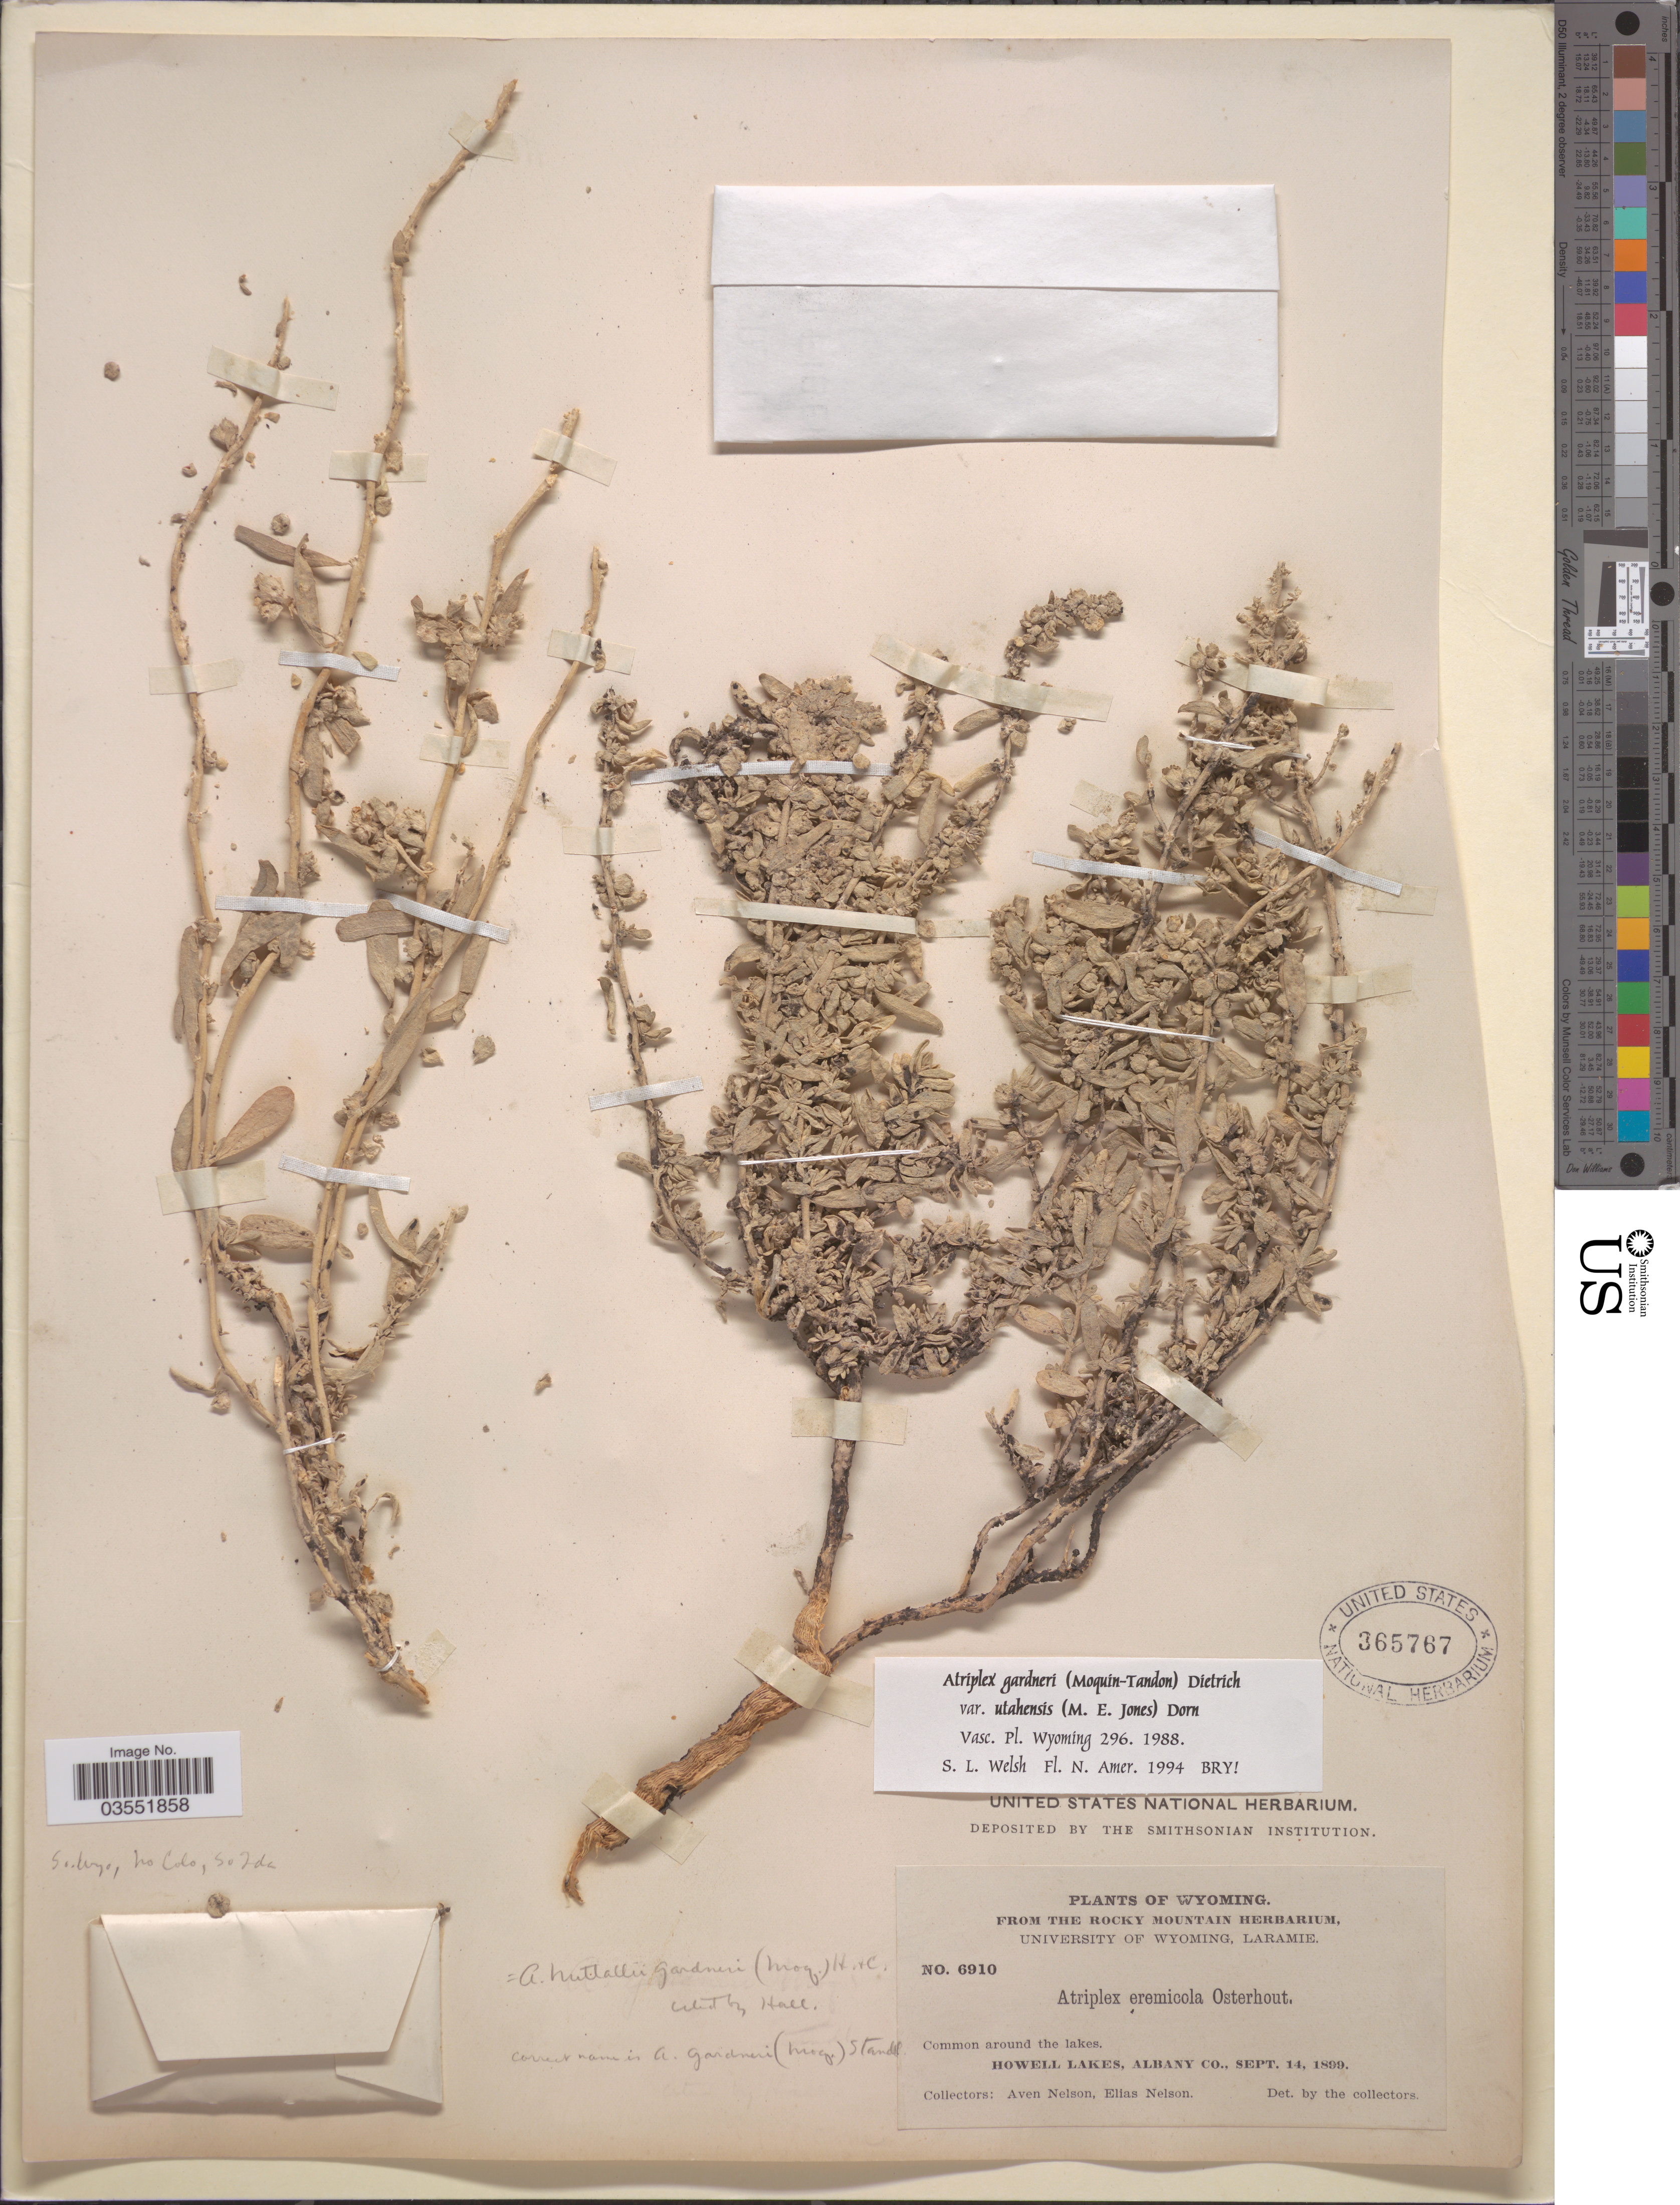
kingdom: Plantae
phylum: Tracheophyta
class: Magnoliopsida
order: Caryophyllales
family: Amaranthaceae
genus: Atriplex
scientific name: Atriplex gardneri var. utahensis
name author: (M.E. Jones) Dorn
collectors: A. Nelson & E. Nelson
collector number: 6910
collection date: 1899-09-14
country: United States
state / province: Wyoming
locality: Howell Lakes, Albany Co.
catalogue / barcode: US 365767